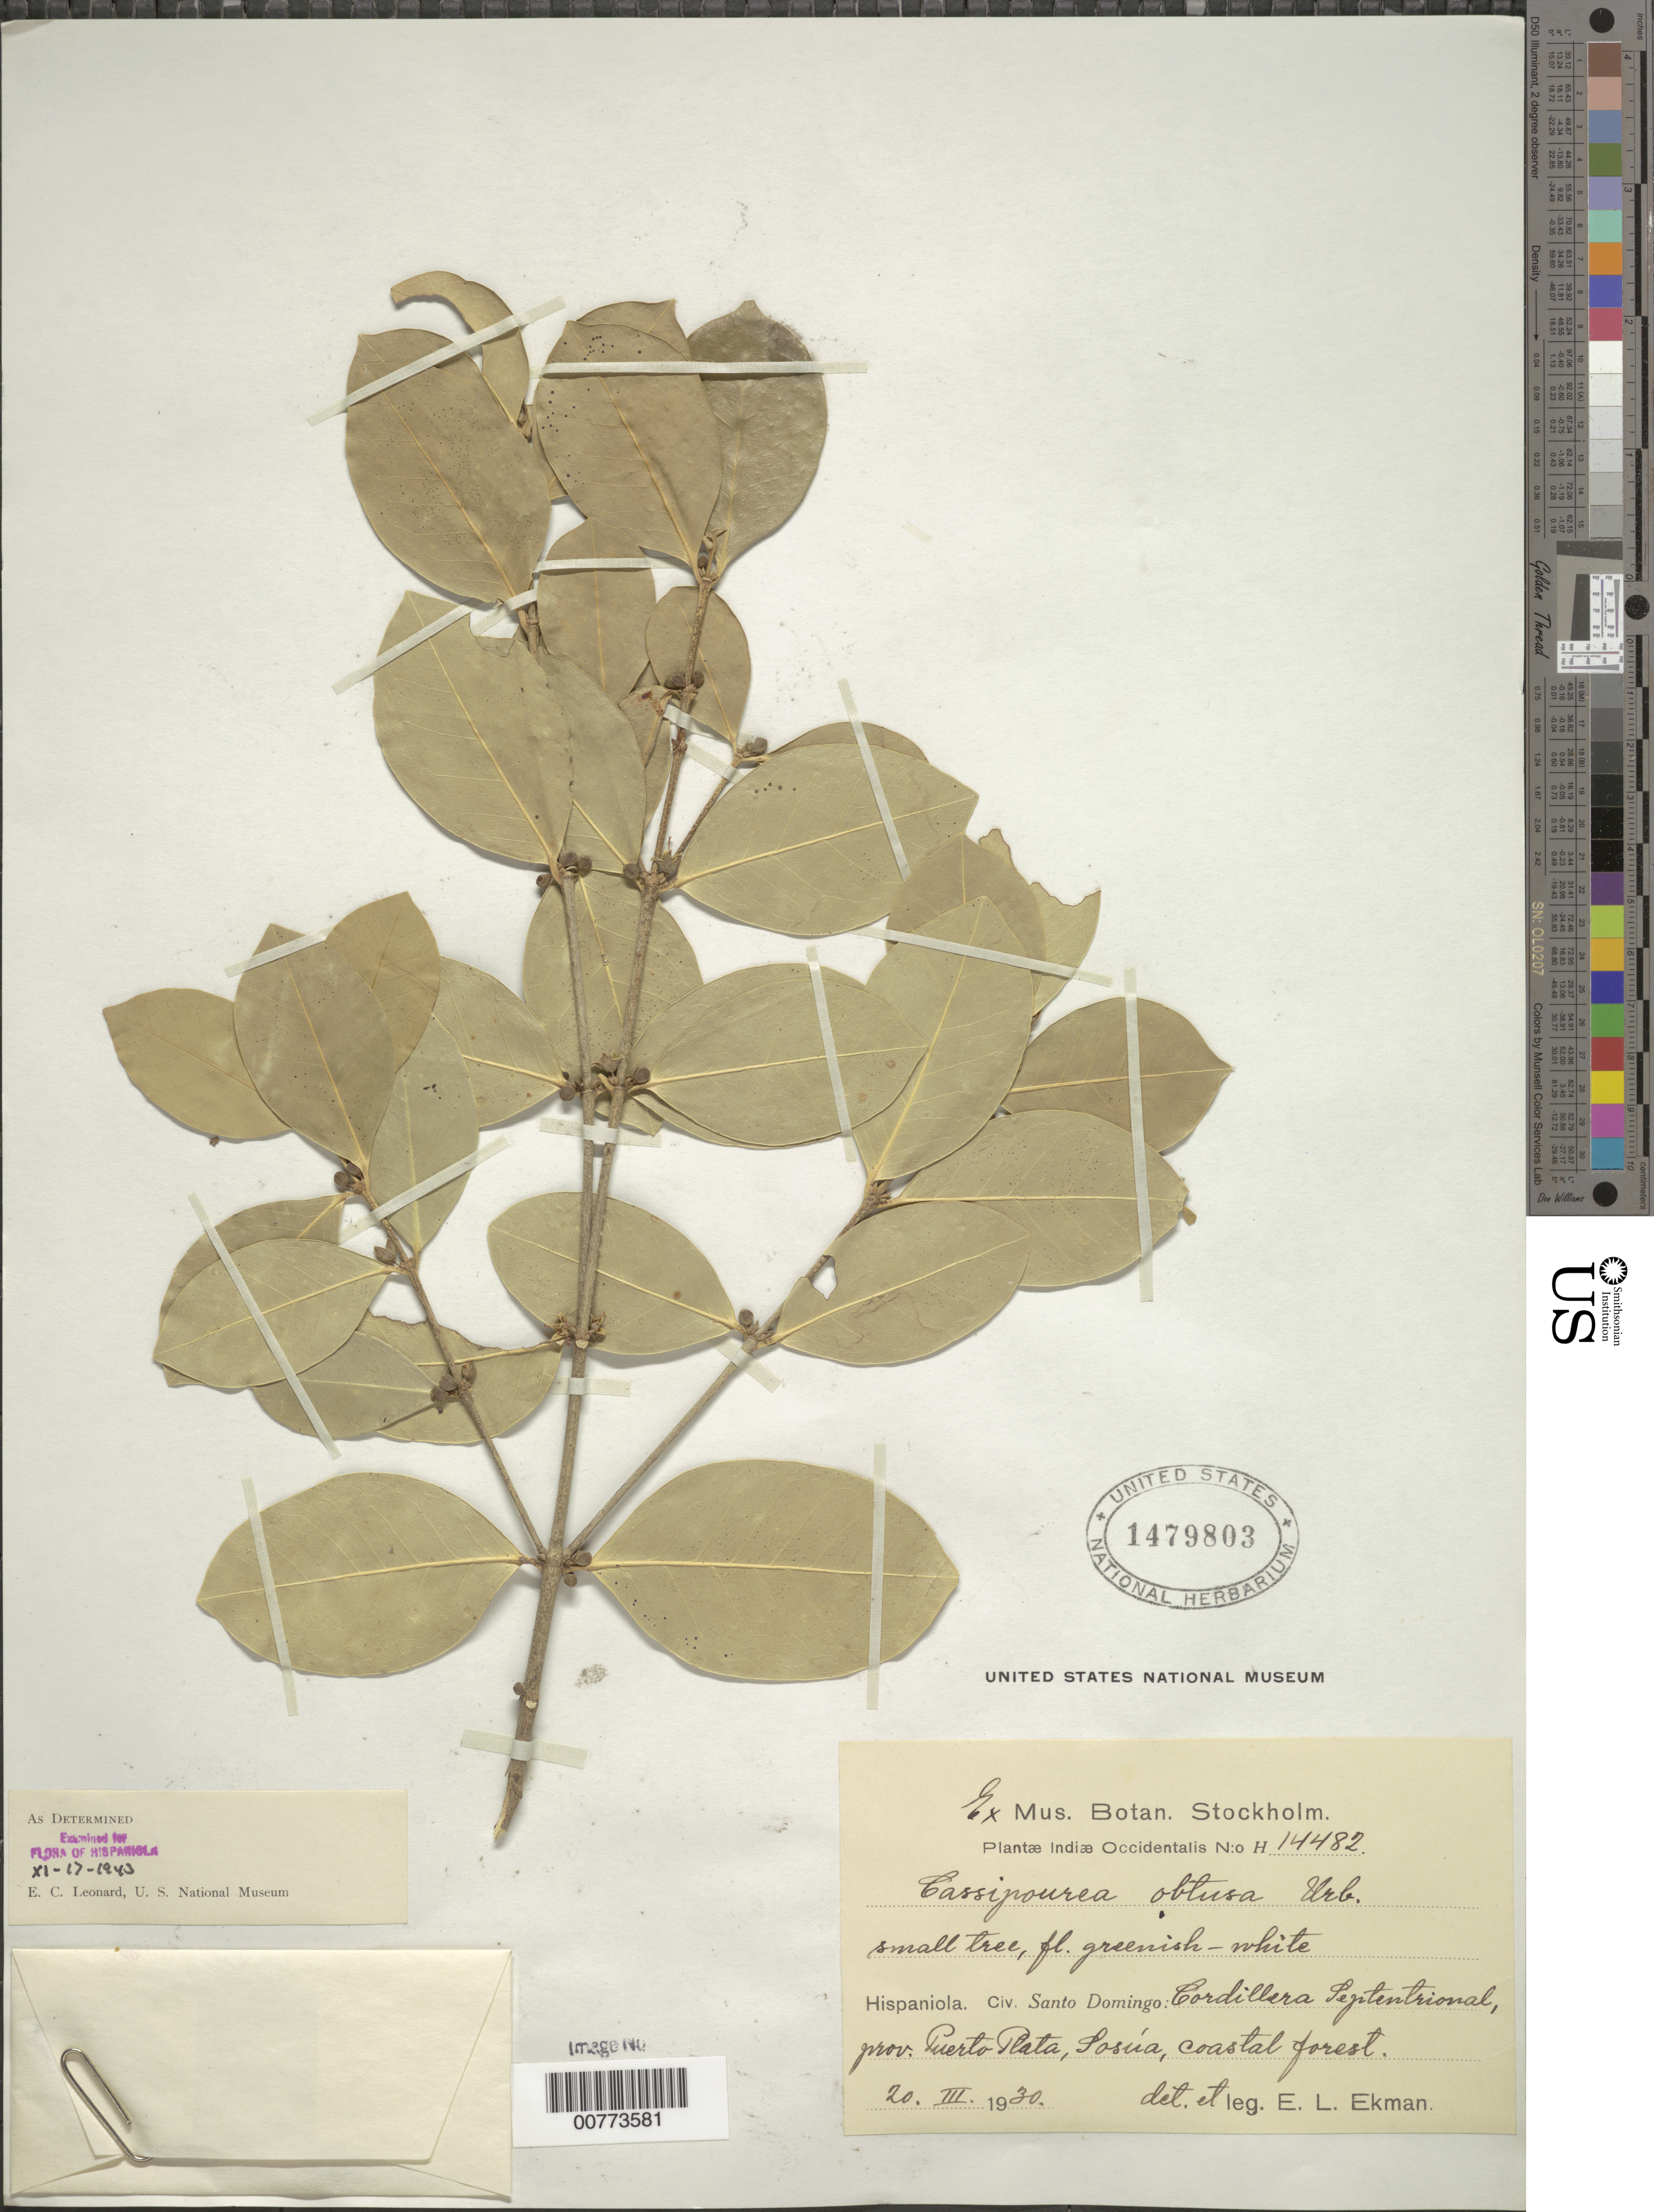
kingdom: Plantae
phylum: Tracheophyta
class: Magnoliopsida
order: Malpighiales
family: Rhizophoraceae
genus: Cassipourea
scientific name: Cassipourea obtusa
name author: Urb.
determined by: Leonard, Emery C., (US)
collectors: E. L. Ekman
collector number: H 14482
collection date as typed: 20 Mar 1930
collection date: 1930-03-20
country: Dominican Republic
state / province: Puerto Plata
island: Hispaniola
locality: Cordillera Septentrional, Sosúa.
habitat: Coastal forest.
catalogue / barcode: US 1479803